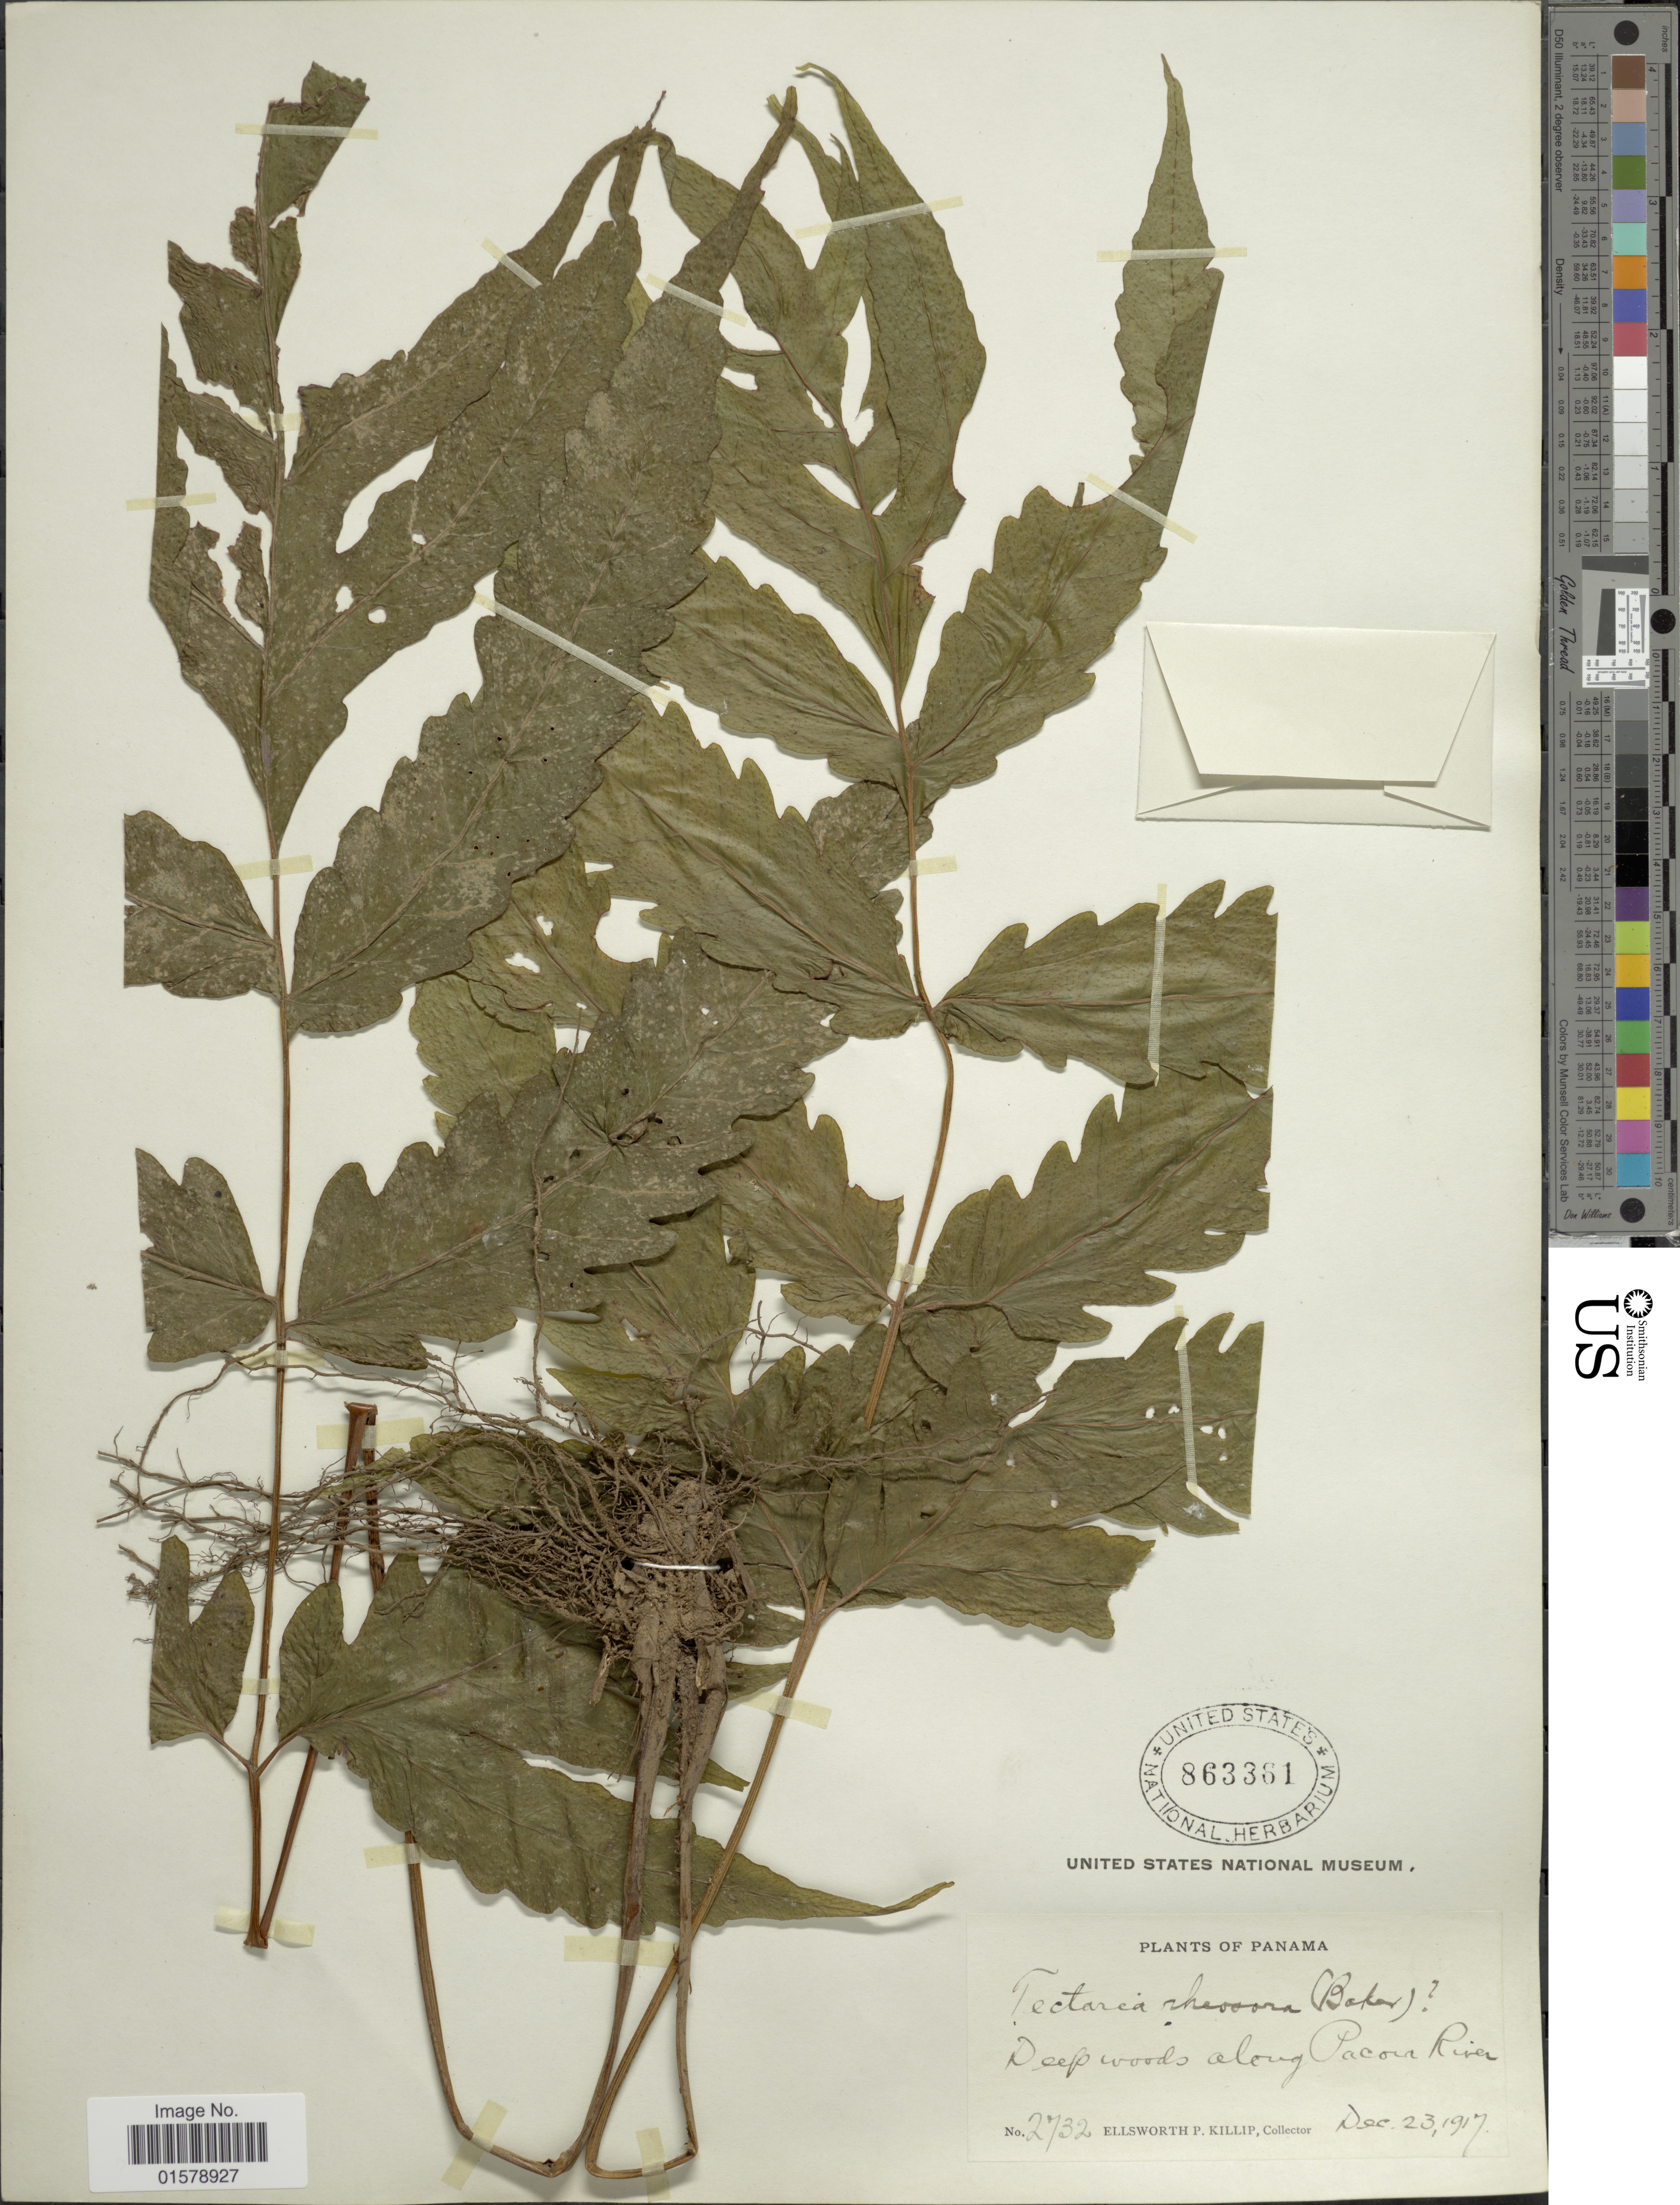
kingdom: Plantae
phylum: Tracheophyta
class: Polypodiopsida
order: Polypodiales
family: Tectariaceae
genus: Tectaria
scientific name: Tectaria rivalis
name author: (Mett. ex Kuhn) C. Chr.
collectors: E. P. Killip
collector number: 2732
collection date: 1917-12-23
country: Panama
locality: Deep woods along Pacora River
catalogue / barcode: US 863361